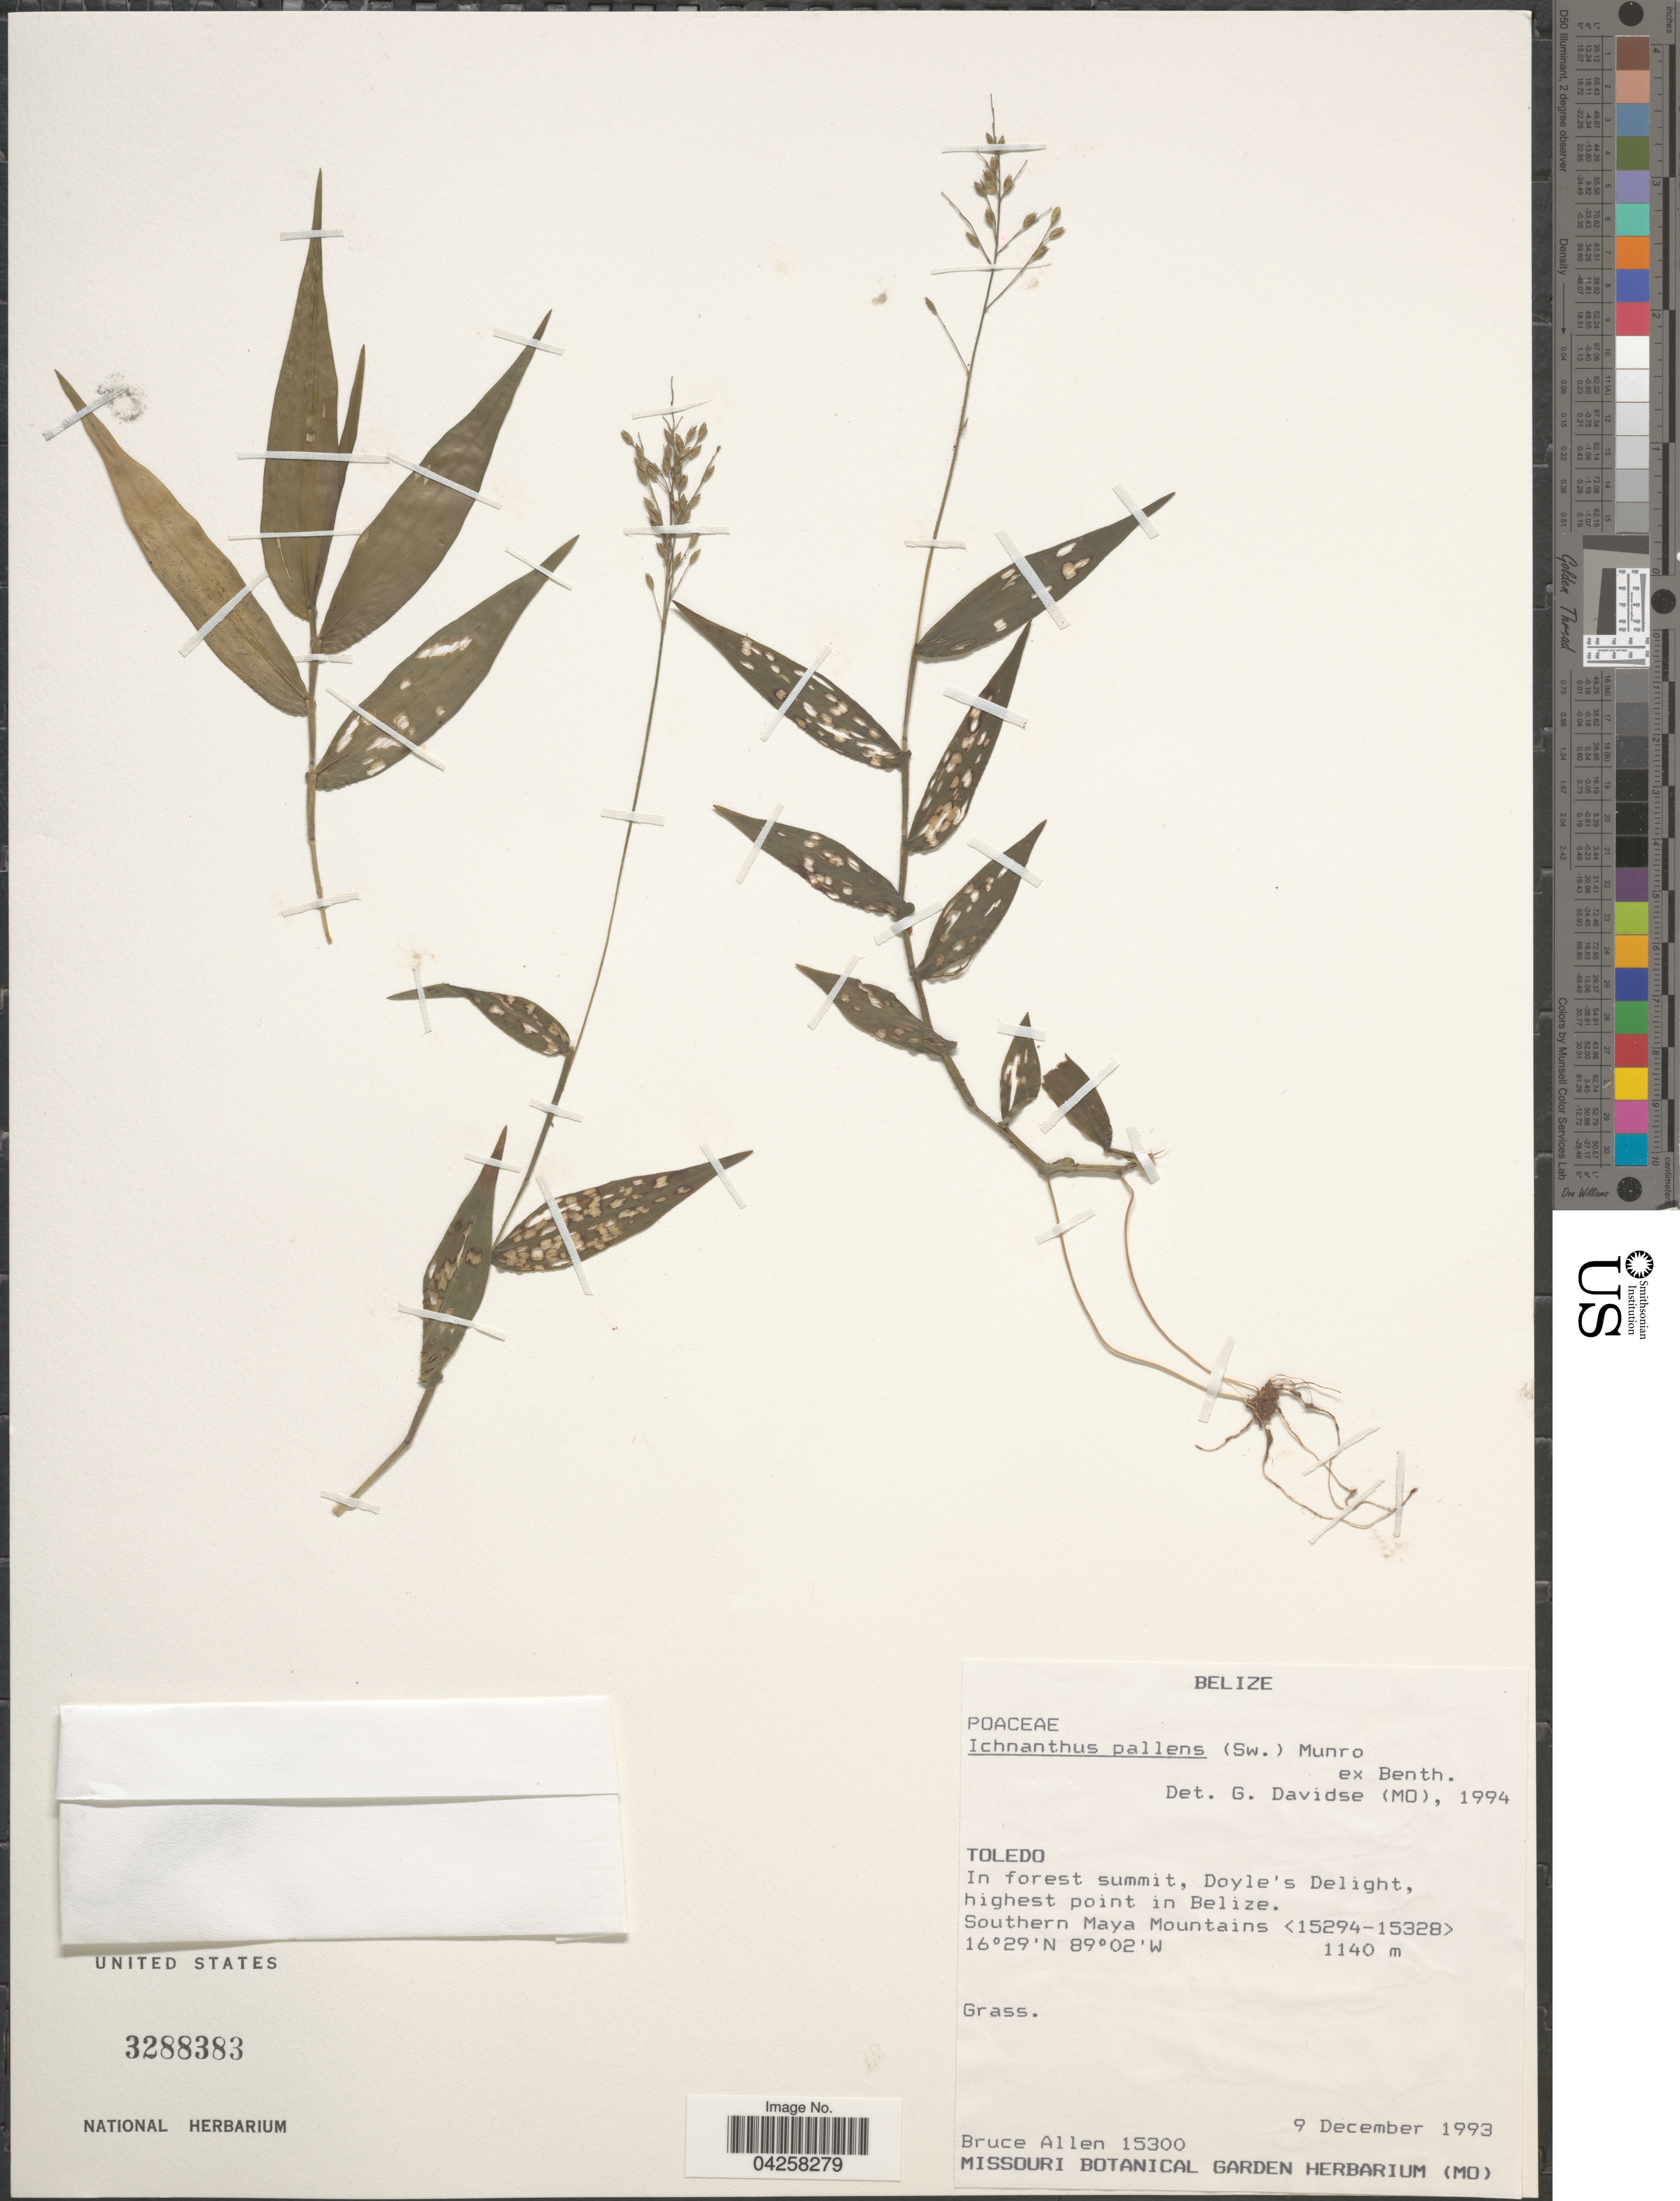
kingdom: Plantae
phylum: Tracheophyta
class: Liliopsida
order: Poales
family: Poaceae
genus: Ichnanthus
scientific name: Ichnanthus pallens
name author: (Sw.) Munro ex Benth.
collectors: B. Allen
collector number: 15300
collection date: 1993-12-09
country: Belize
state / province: Toledo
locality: In forest summit, Doyle's Delight, highest point in Belize. Southern Maya Mountains.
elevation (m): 1140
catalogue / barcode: US 3288383